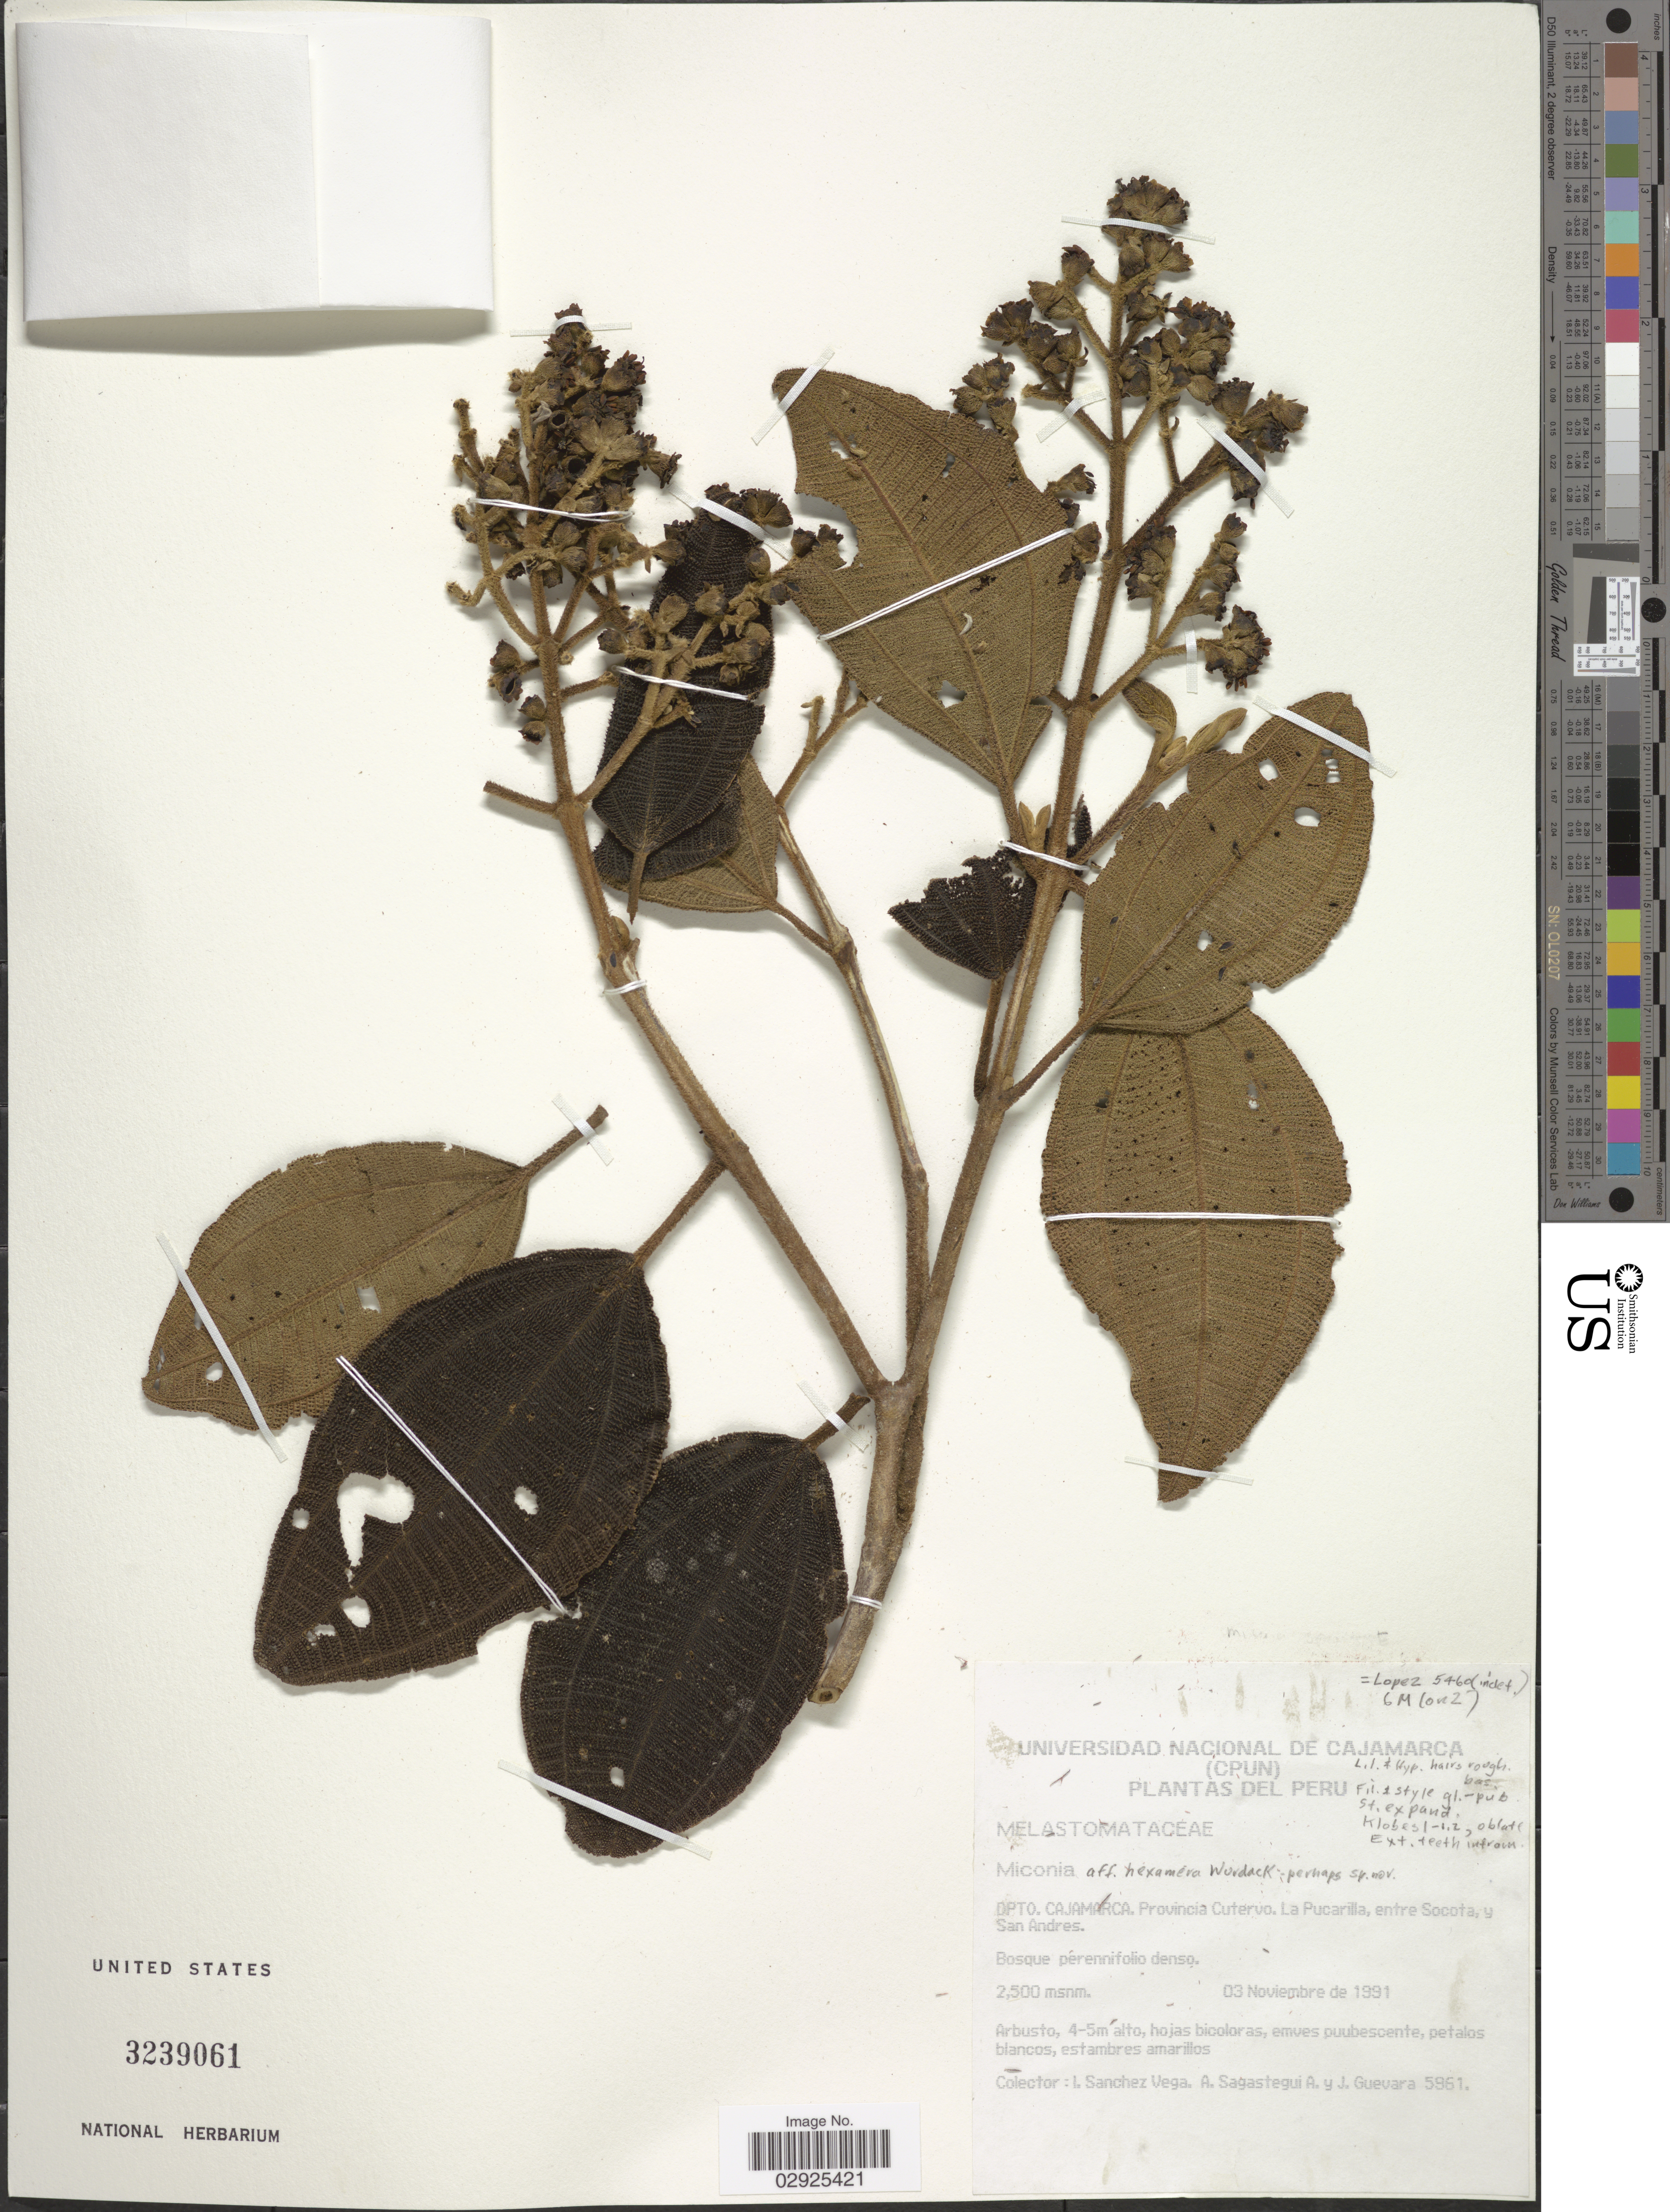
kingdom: Plantae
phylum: Tracheophyta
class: Magnoliopsida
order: Myrtales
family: Melastomataceae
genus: Miconia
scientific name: Miconia sp.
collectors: I. Sánchez Vega, A. Sagástegui A. & J. Guevara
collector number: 5961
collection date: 1991-11-03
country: Peru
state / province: Cajamarca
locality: Provincia Cutervo, La Pucarilla, entre Socota, y San Andres.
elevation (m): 2500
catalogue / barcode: US 3239061